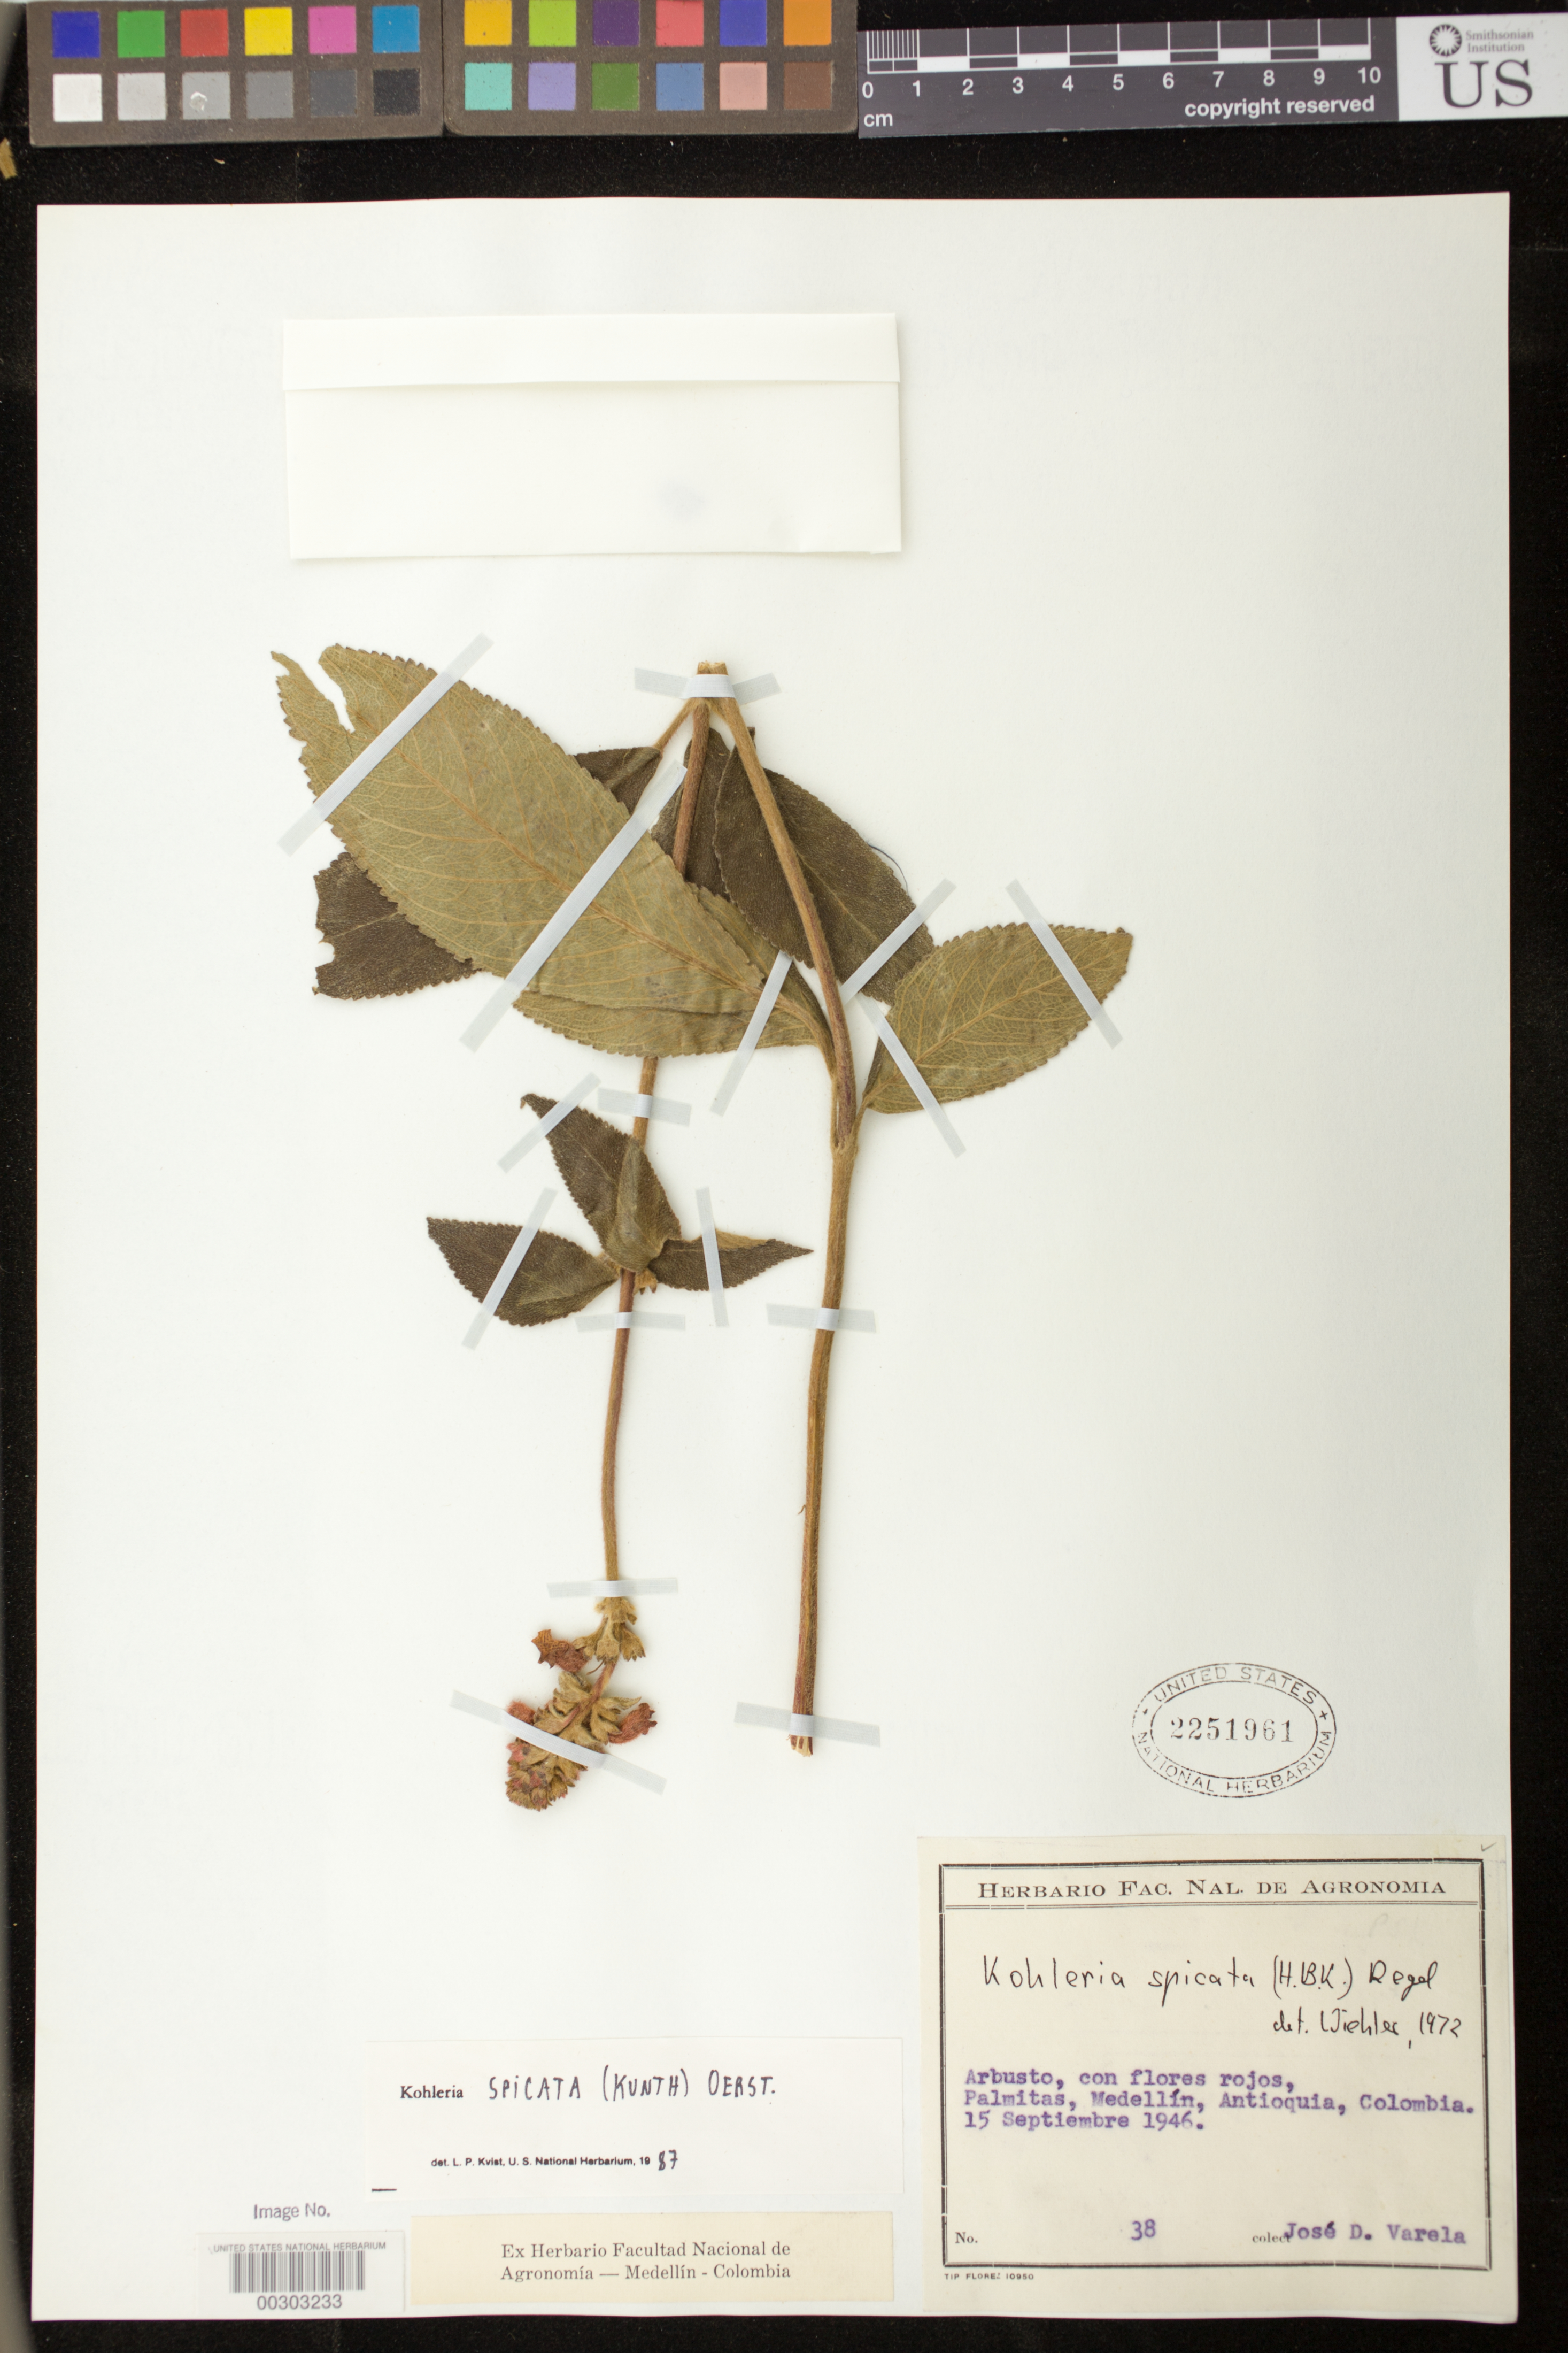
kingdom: Plantae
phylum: Tracheophyta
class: Magnoliopsida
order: Lamiales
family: Gesneriaceae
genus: Kohleria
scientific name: Kohleria spicata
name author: (Kunth) Oerst.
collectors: J. Varela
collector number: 38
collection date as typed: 15 Sep 1946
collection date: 1946-09-15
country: Colombia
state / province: Antioquia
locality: Palmitas, Medellin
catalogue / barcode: US 2251961